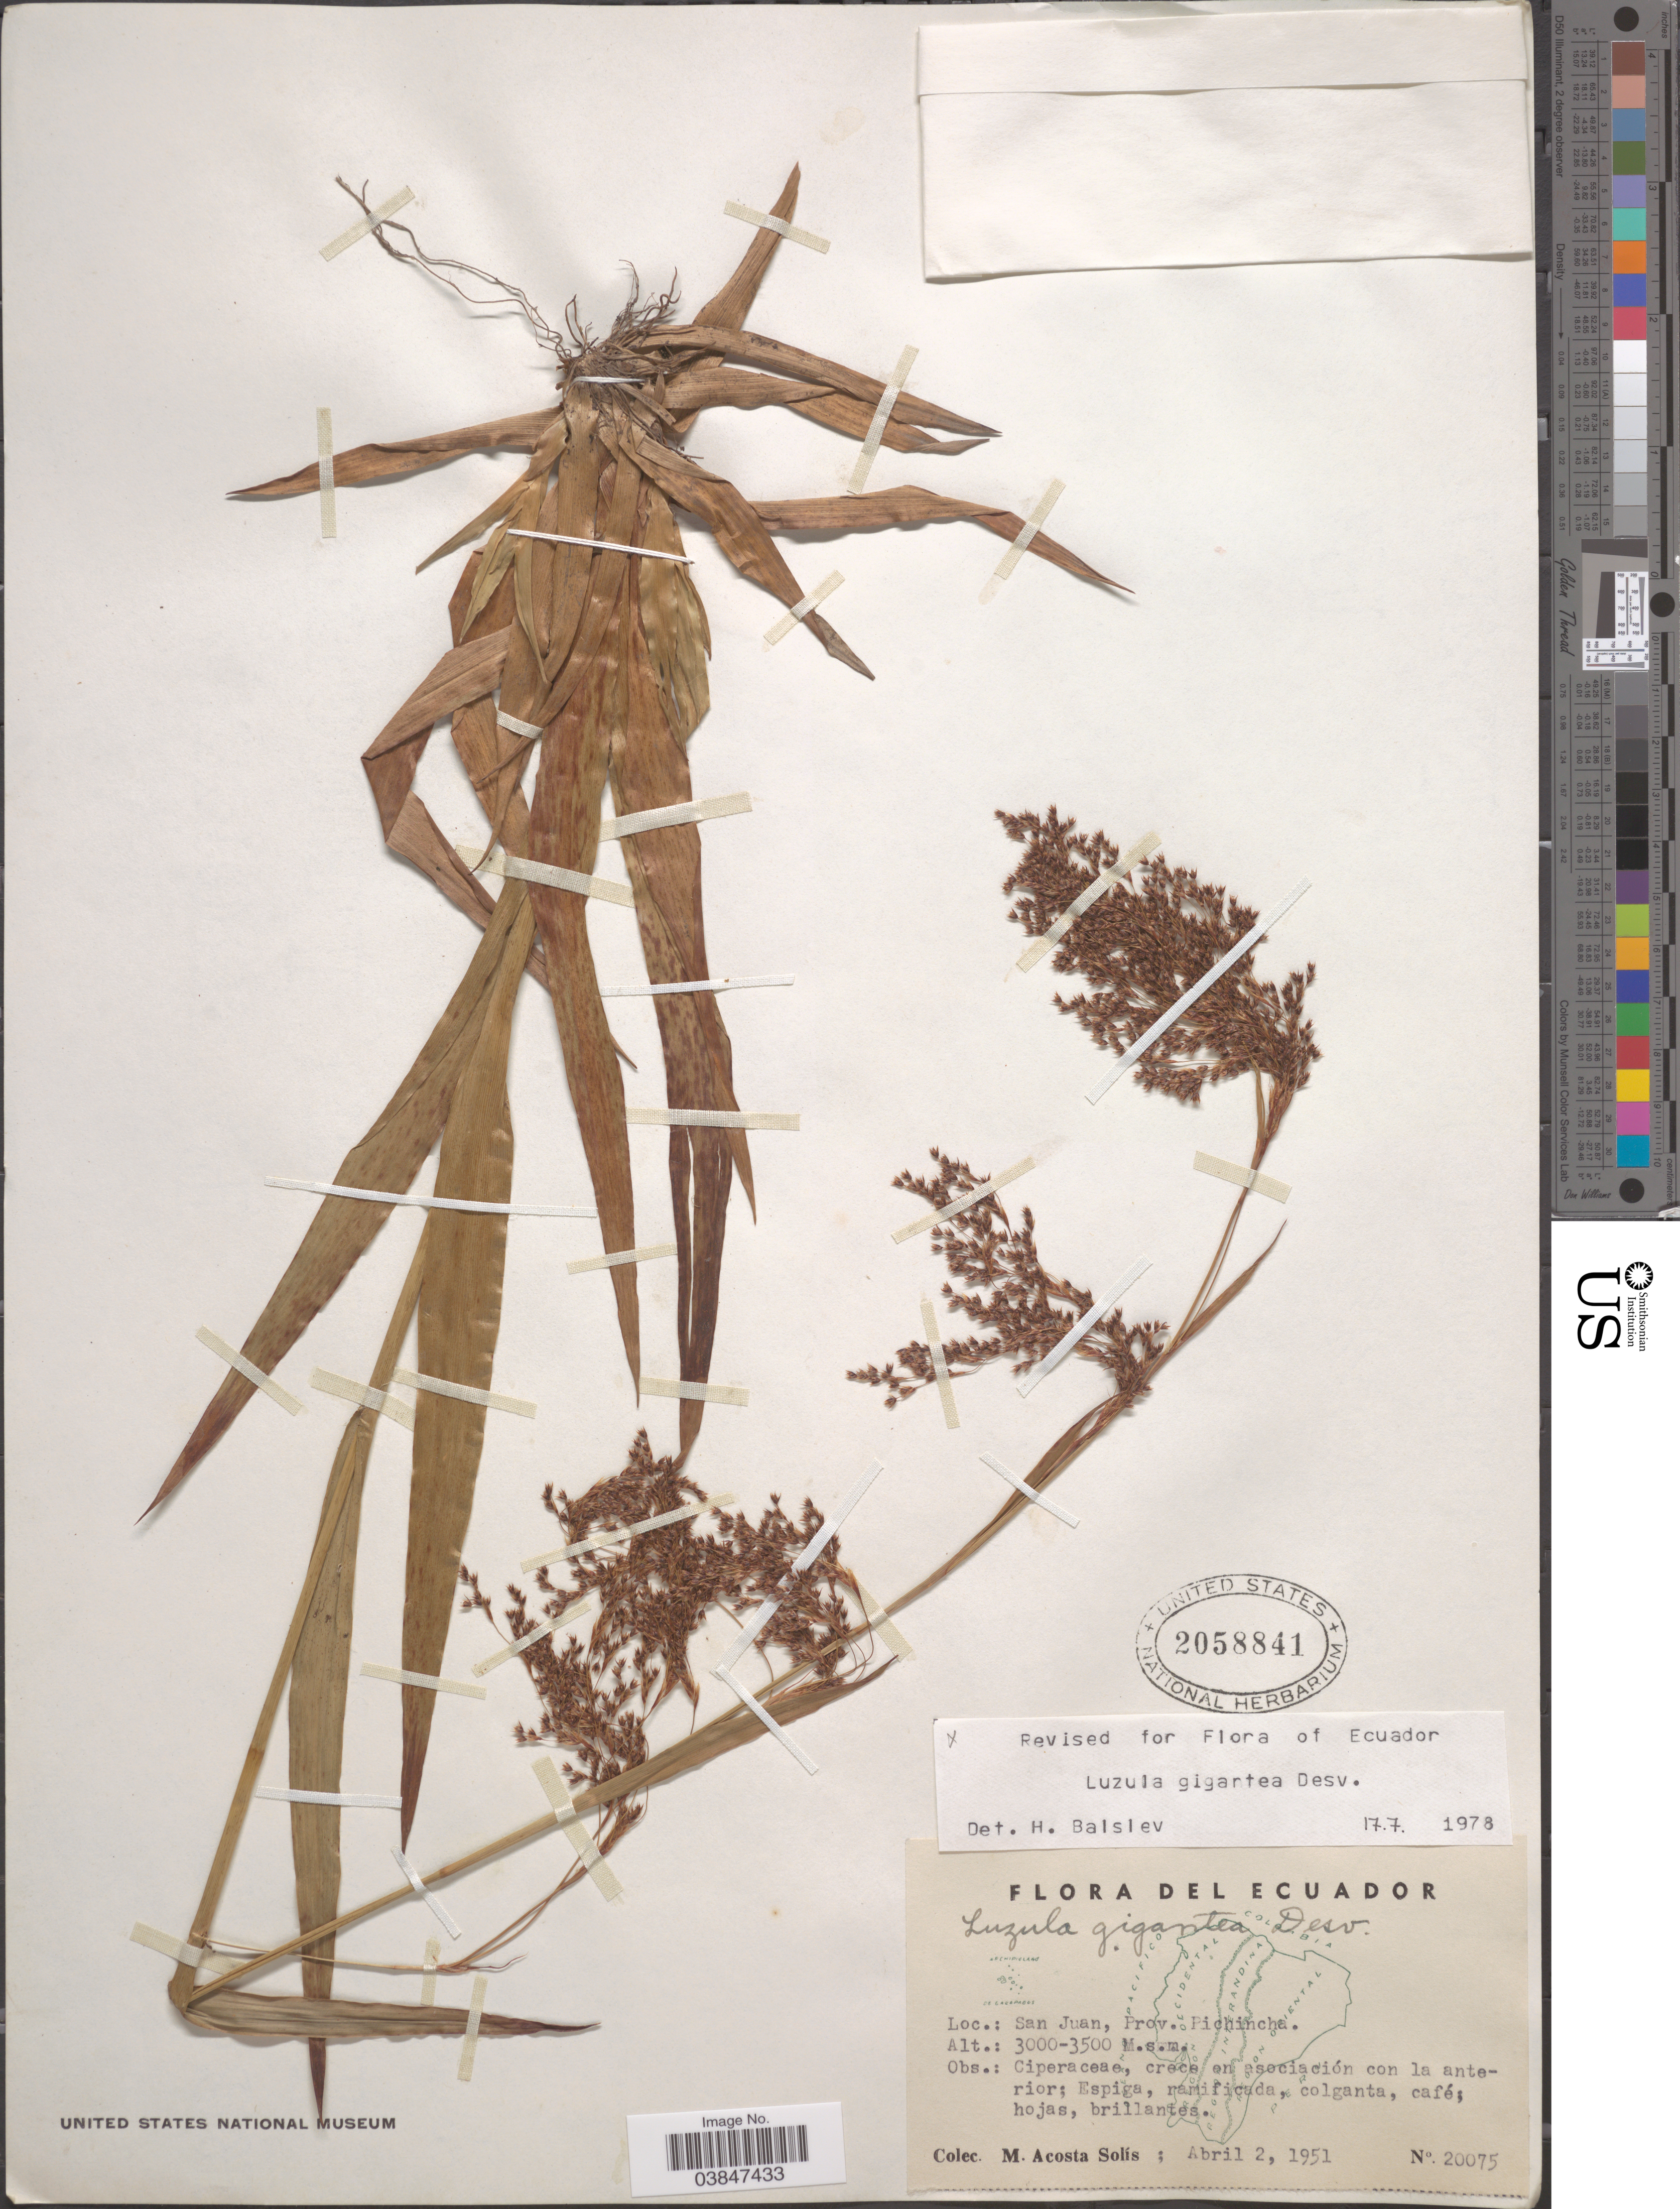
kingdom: Plantae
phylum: Tracheophyta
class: Liliopsida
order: Poales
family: Juncaceae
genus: Luzula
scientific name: Luzula gigantea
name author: Desv.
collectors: M. Acosta Solis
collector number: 20075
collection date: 1951-04-02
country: Ecuador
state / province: Pichincha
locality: San Juan.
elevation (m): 3000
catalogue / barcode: US 2058841